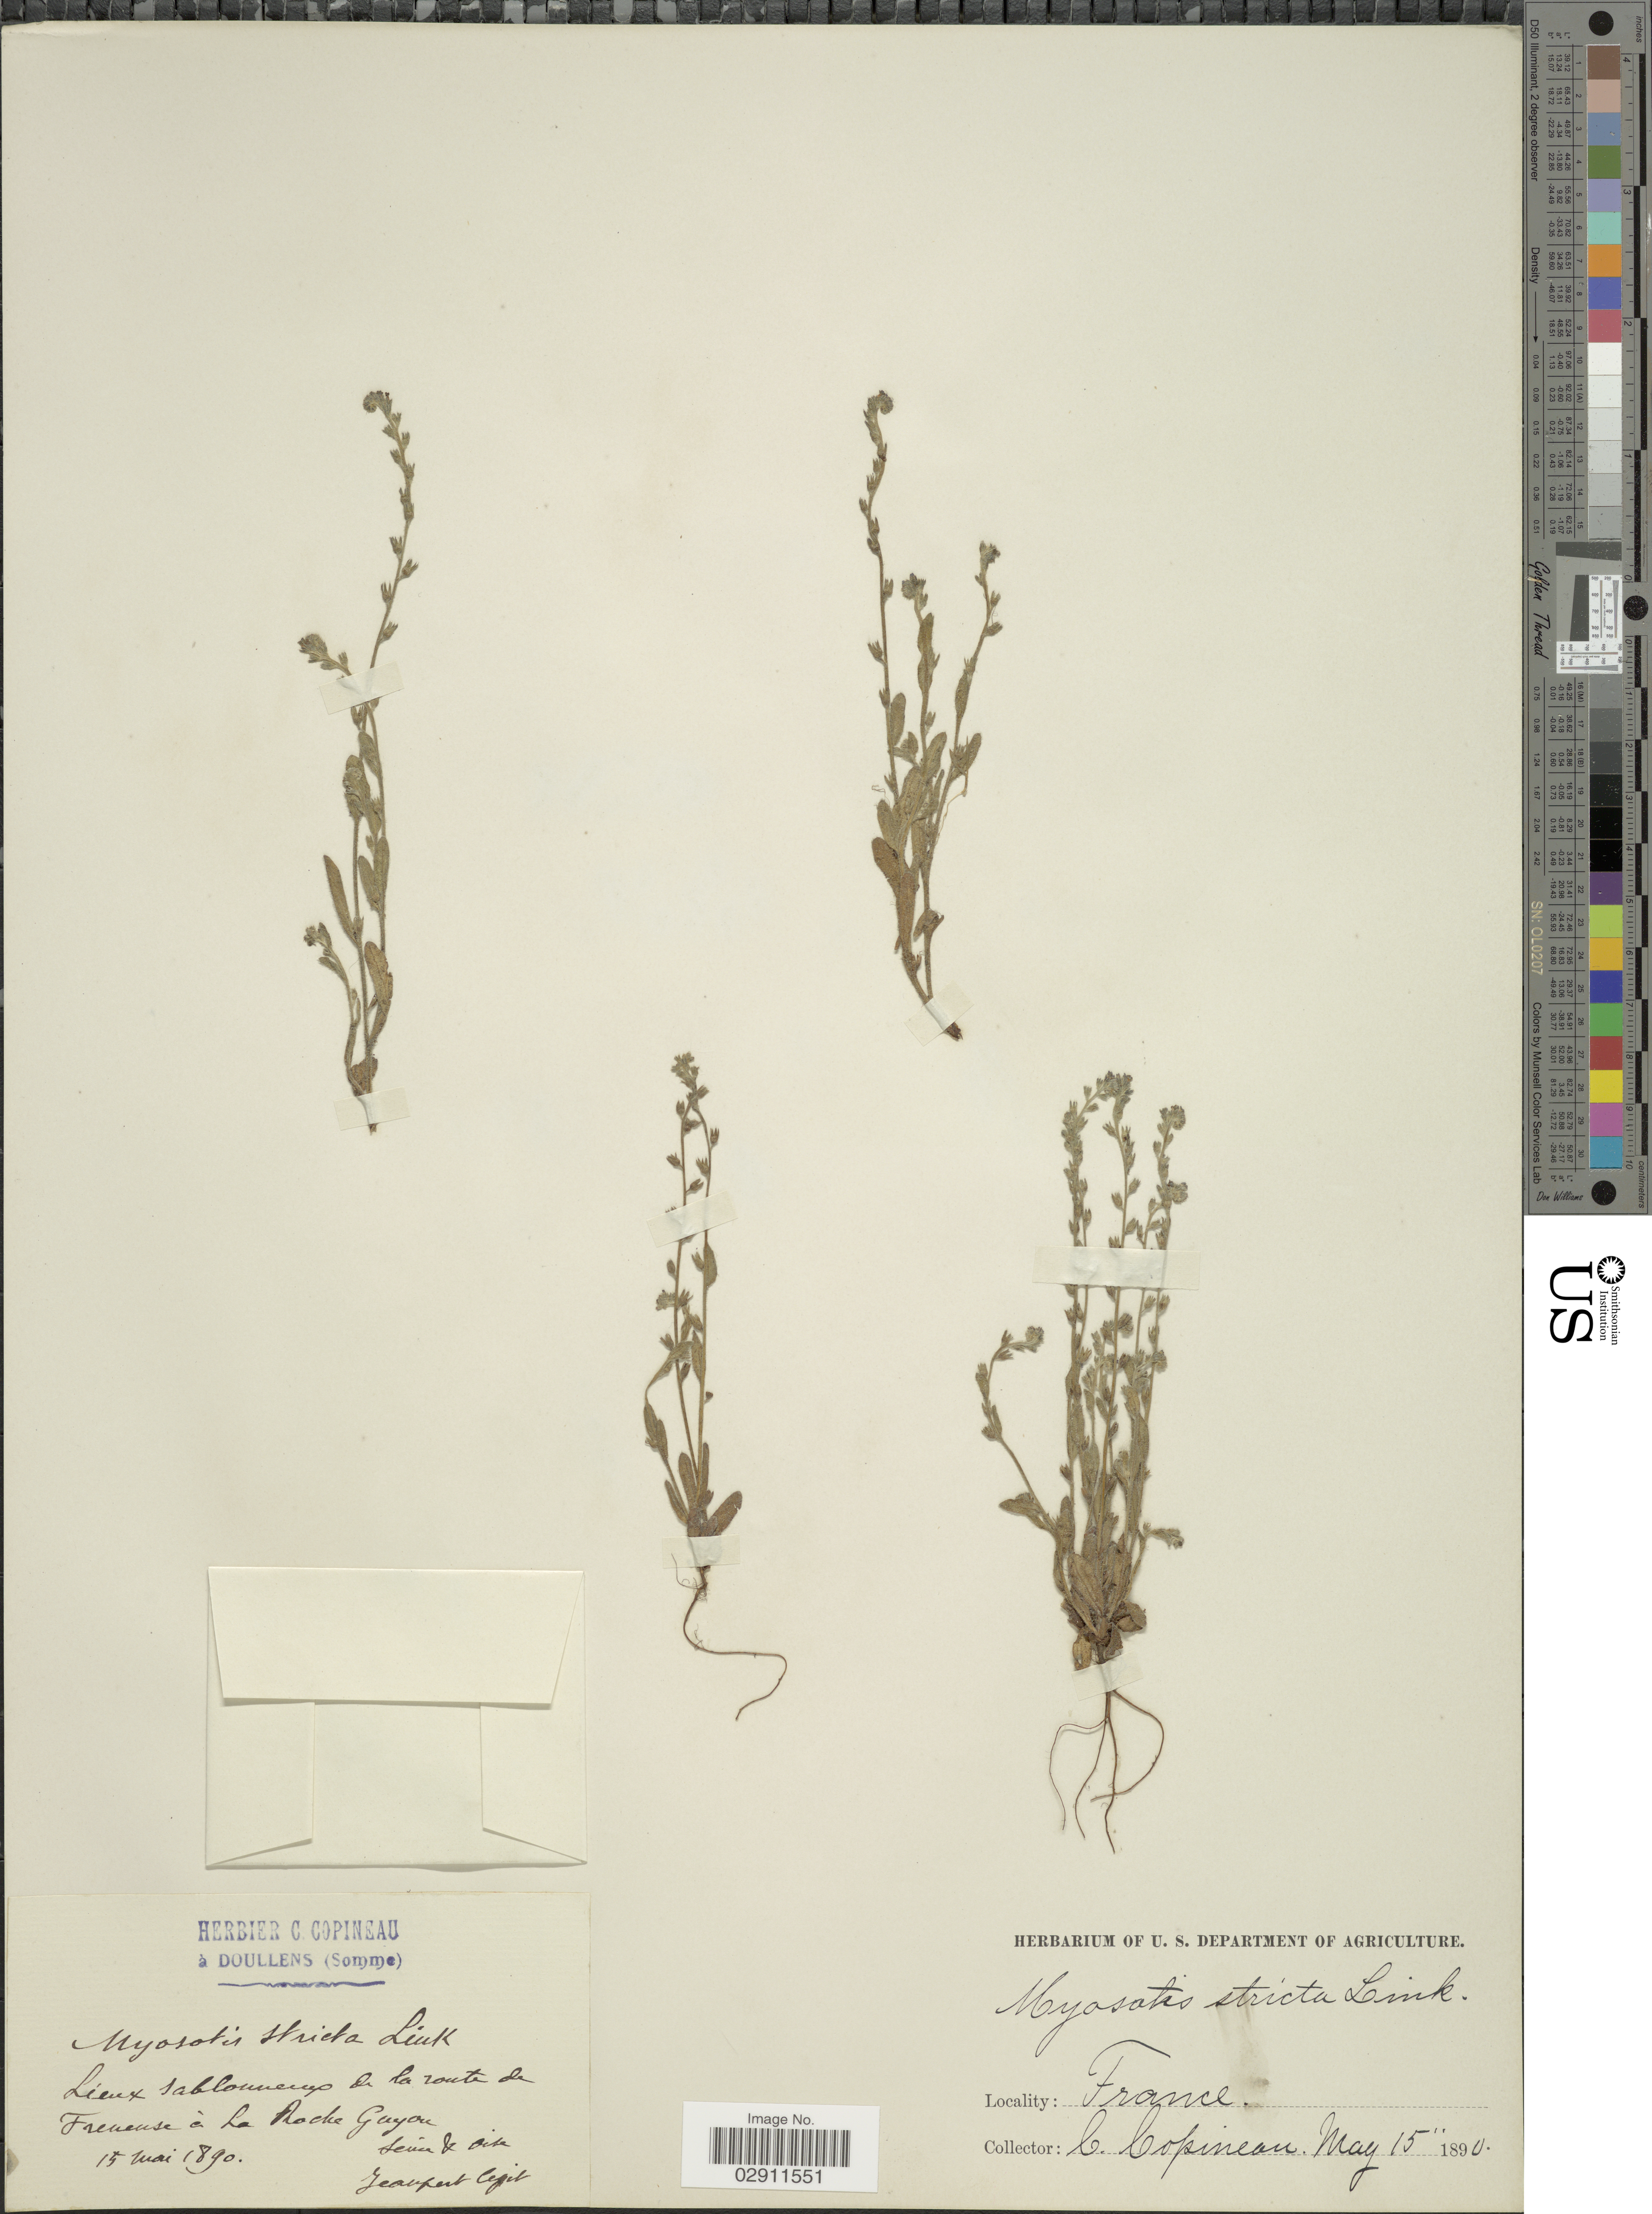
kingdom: Plantae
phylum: Tracheophyta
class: Magnoliopsida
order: Boraginales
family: Boraginaceae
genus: Myosotis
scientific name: Myosotis stricta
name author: Link ex Roem. & Schult.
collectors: C. Copineau & Geaupert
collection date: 1890-05-15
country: France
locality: Lieux sablonneux de la route de Franceuse á La Roche Guyon Seine & Oise.